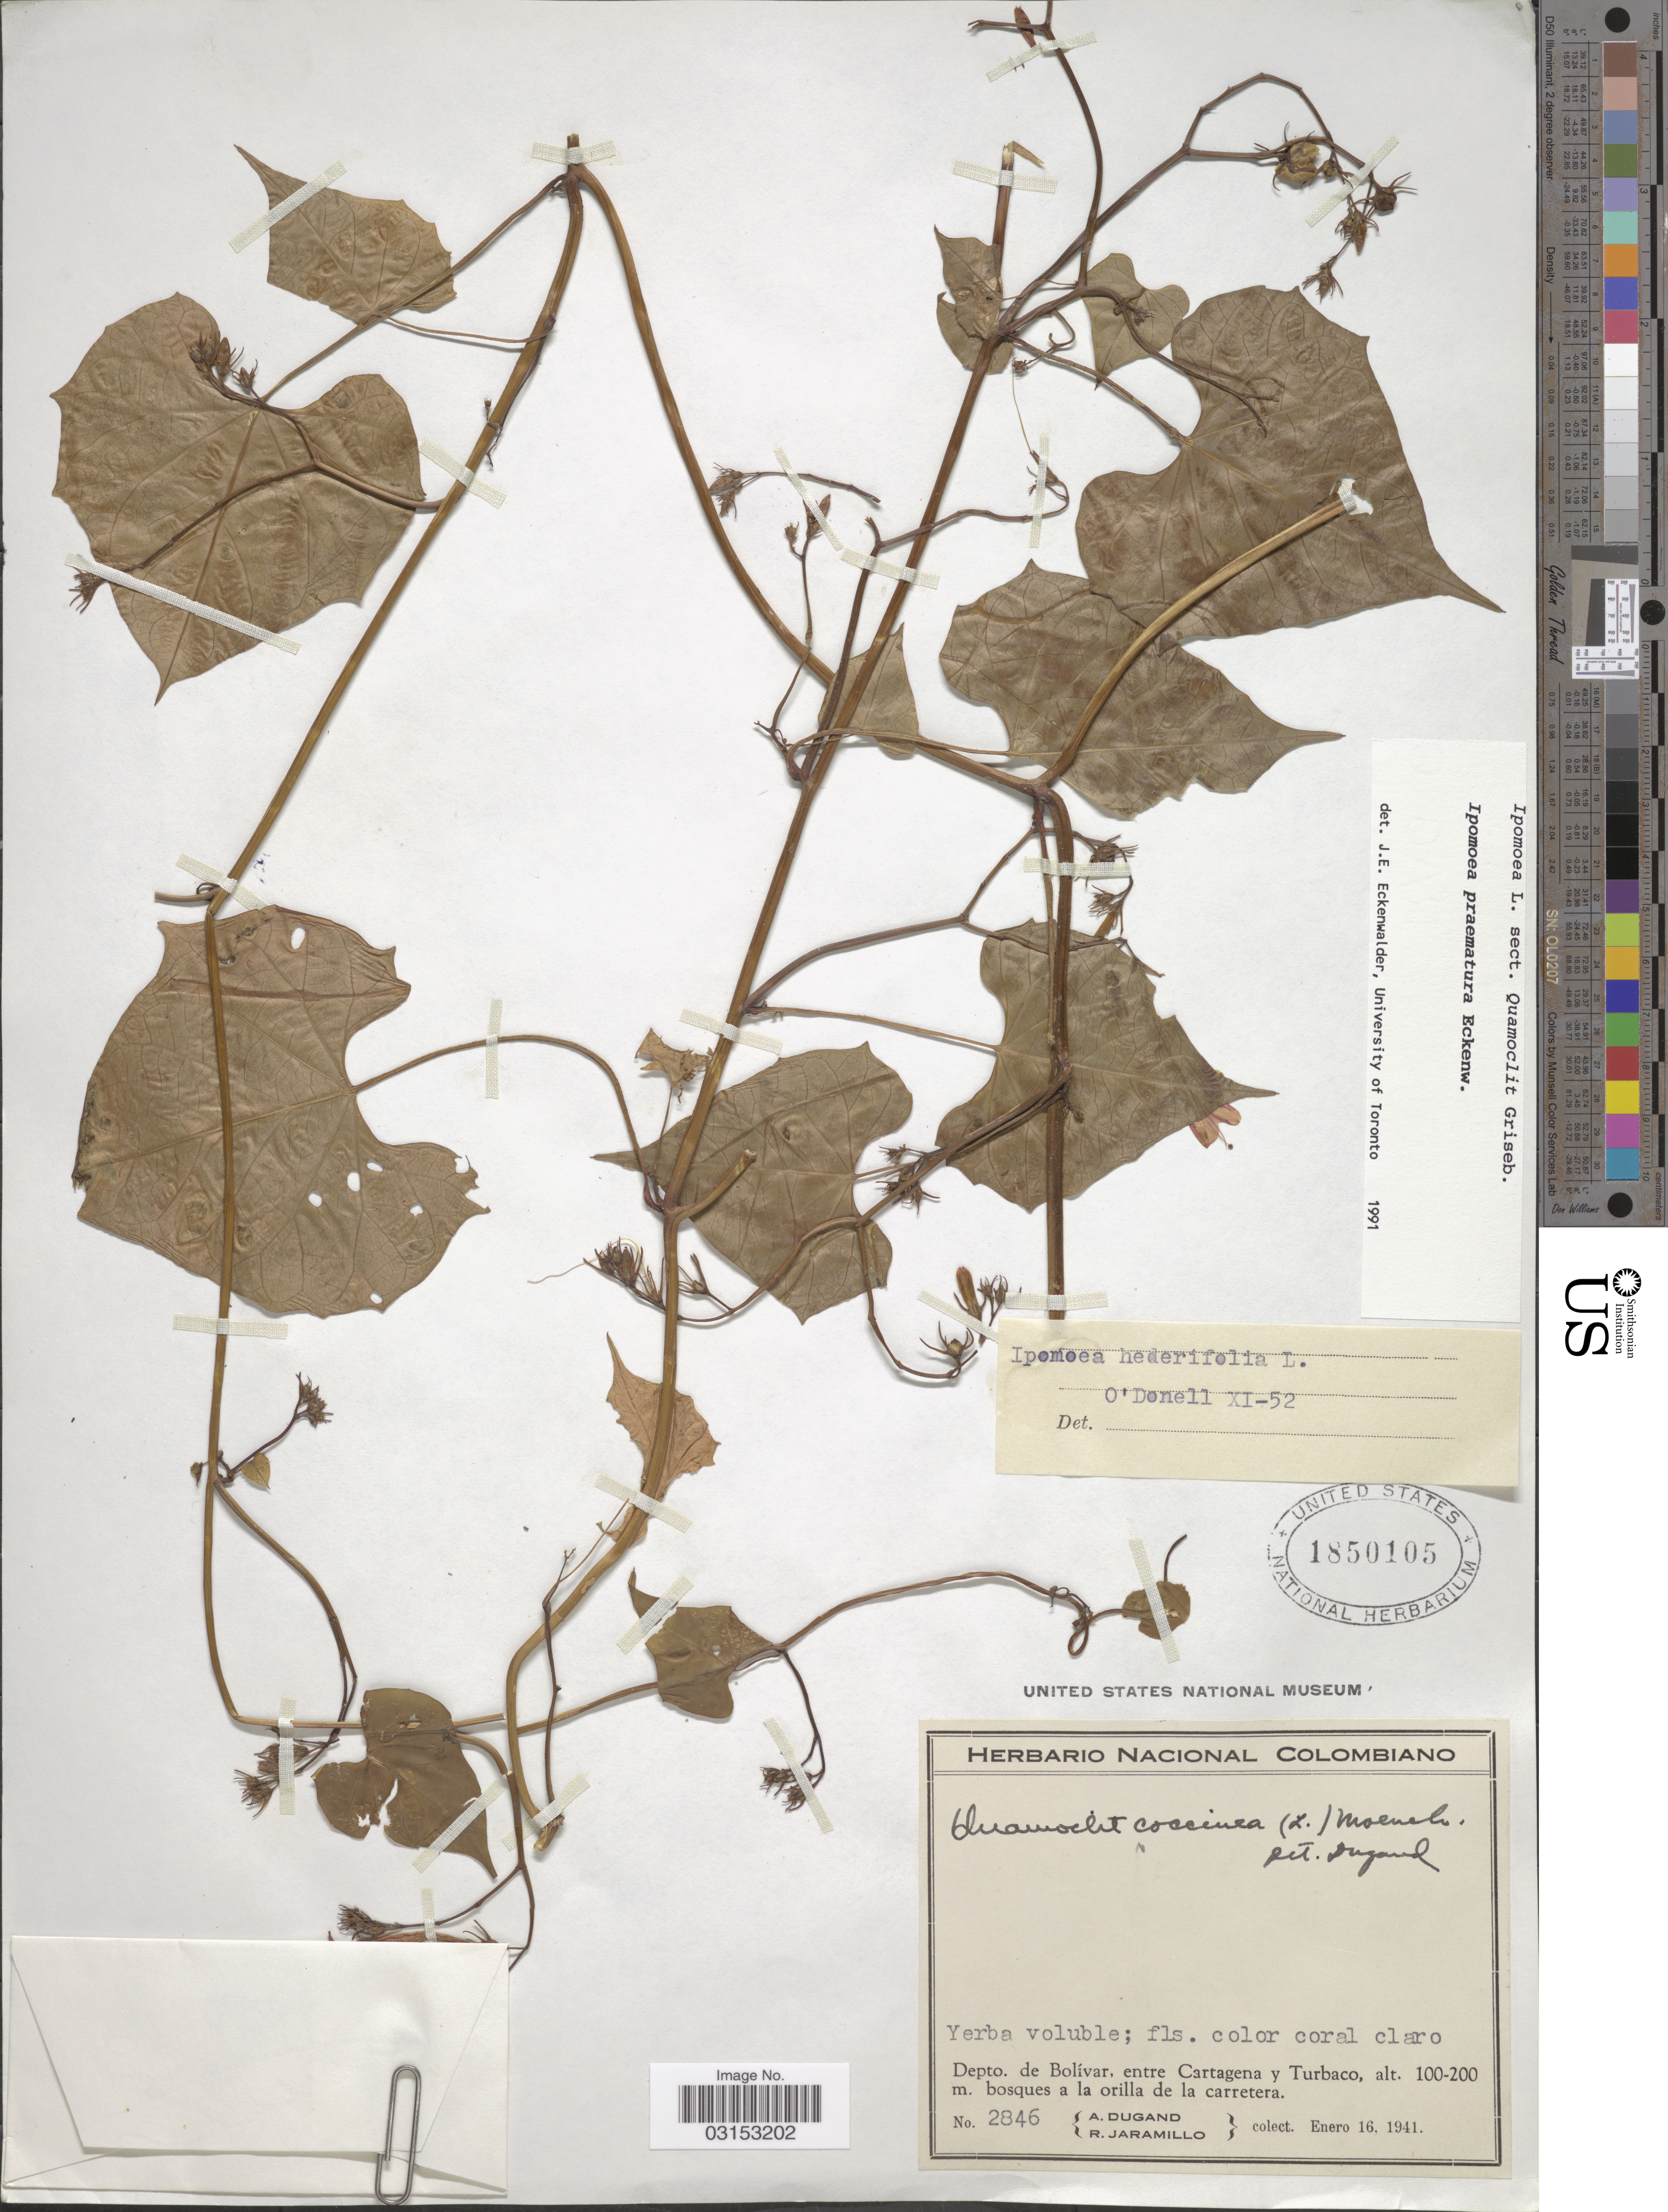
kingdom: Plantae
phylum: Tracheophyta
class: Magnoliopsida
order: Solanales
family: Convolvulaceae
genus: Ipomoea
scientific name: Ipomoea praematura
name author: Eckenw.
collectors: A. Dugand & R. Jaramillo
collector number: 2846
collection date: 1941-01-16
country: Colombia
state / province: Bolívar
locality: Depto. de Bolívar, entre Cartagena y Turbaco.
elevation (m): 100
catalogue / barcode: US 1850105